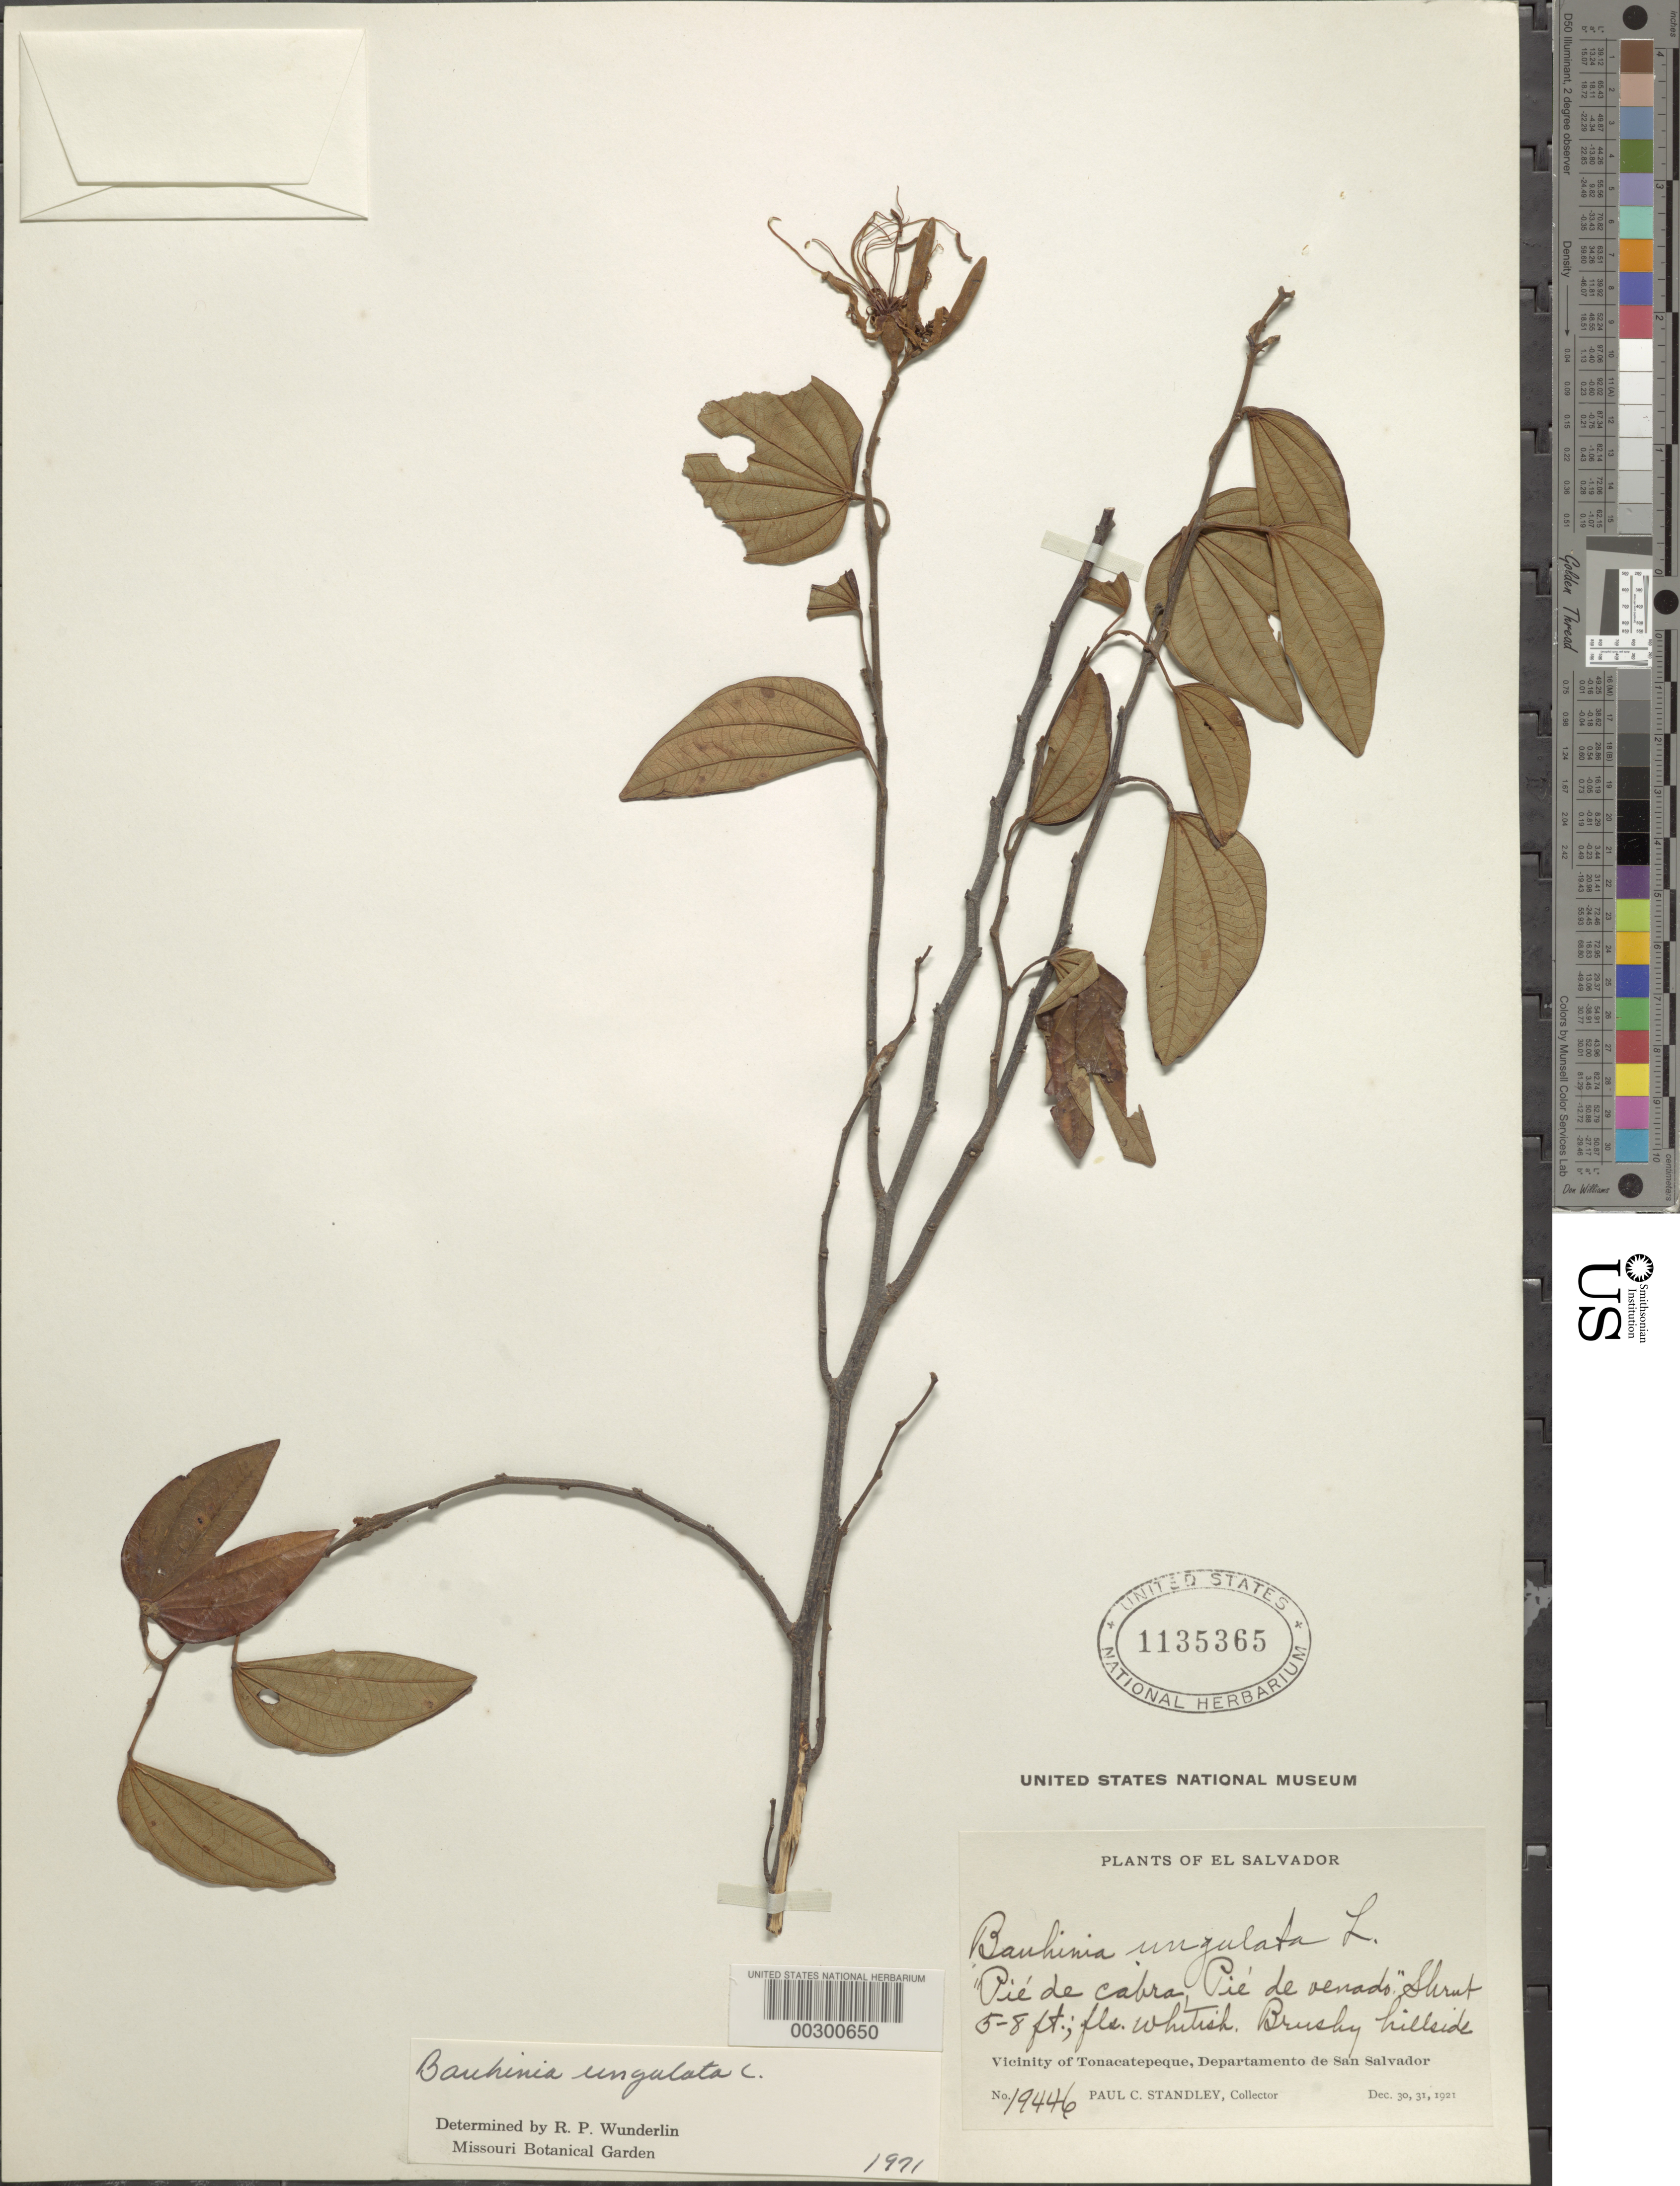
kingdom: Plantae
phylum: Tracheophyta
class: Magnoliopsida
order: Fabales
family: Fabaceae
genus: Bauhinia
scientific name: Bauhinia ungulata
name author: L.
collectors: P. C. Standley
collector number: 19446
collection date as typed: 30 Dec 1921 and 31 Dec 1921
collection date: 1921-12-30,1921-12-31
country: El Salvador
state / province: San Salvador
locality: Vicinity of Tonacatepeque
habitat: Brushy hillside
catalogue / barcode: US 1135365